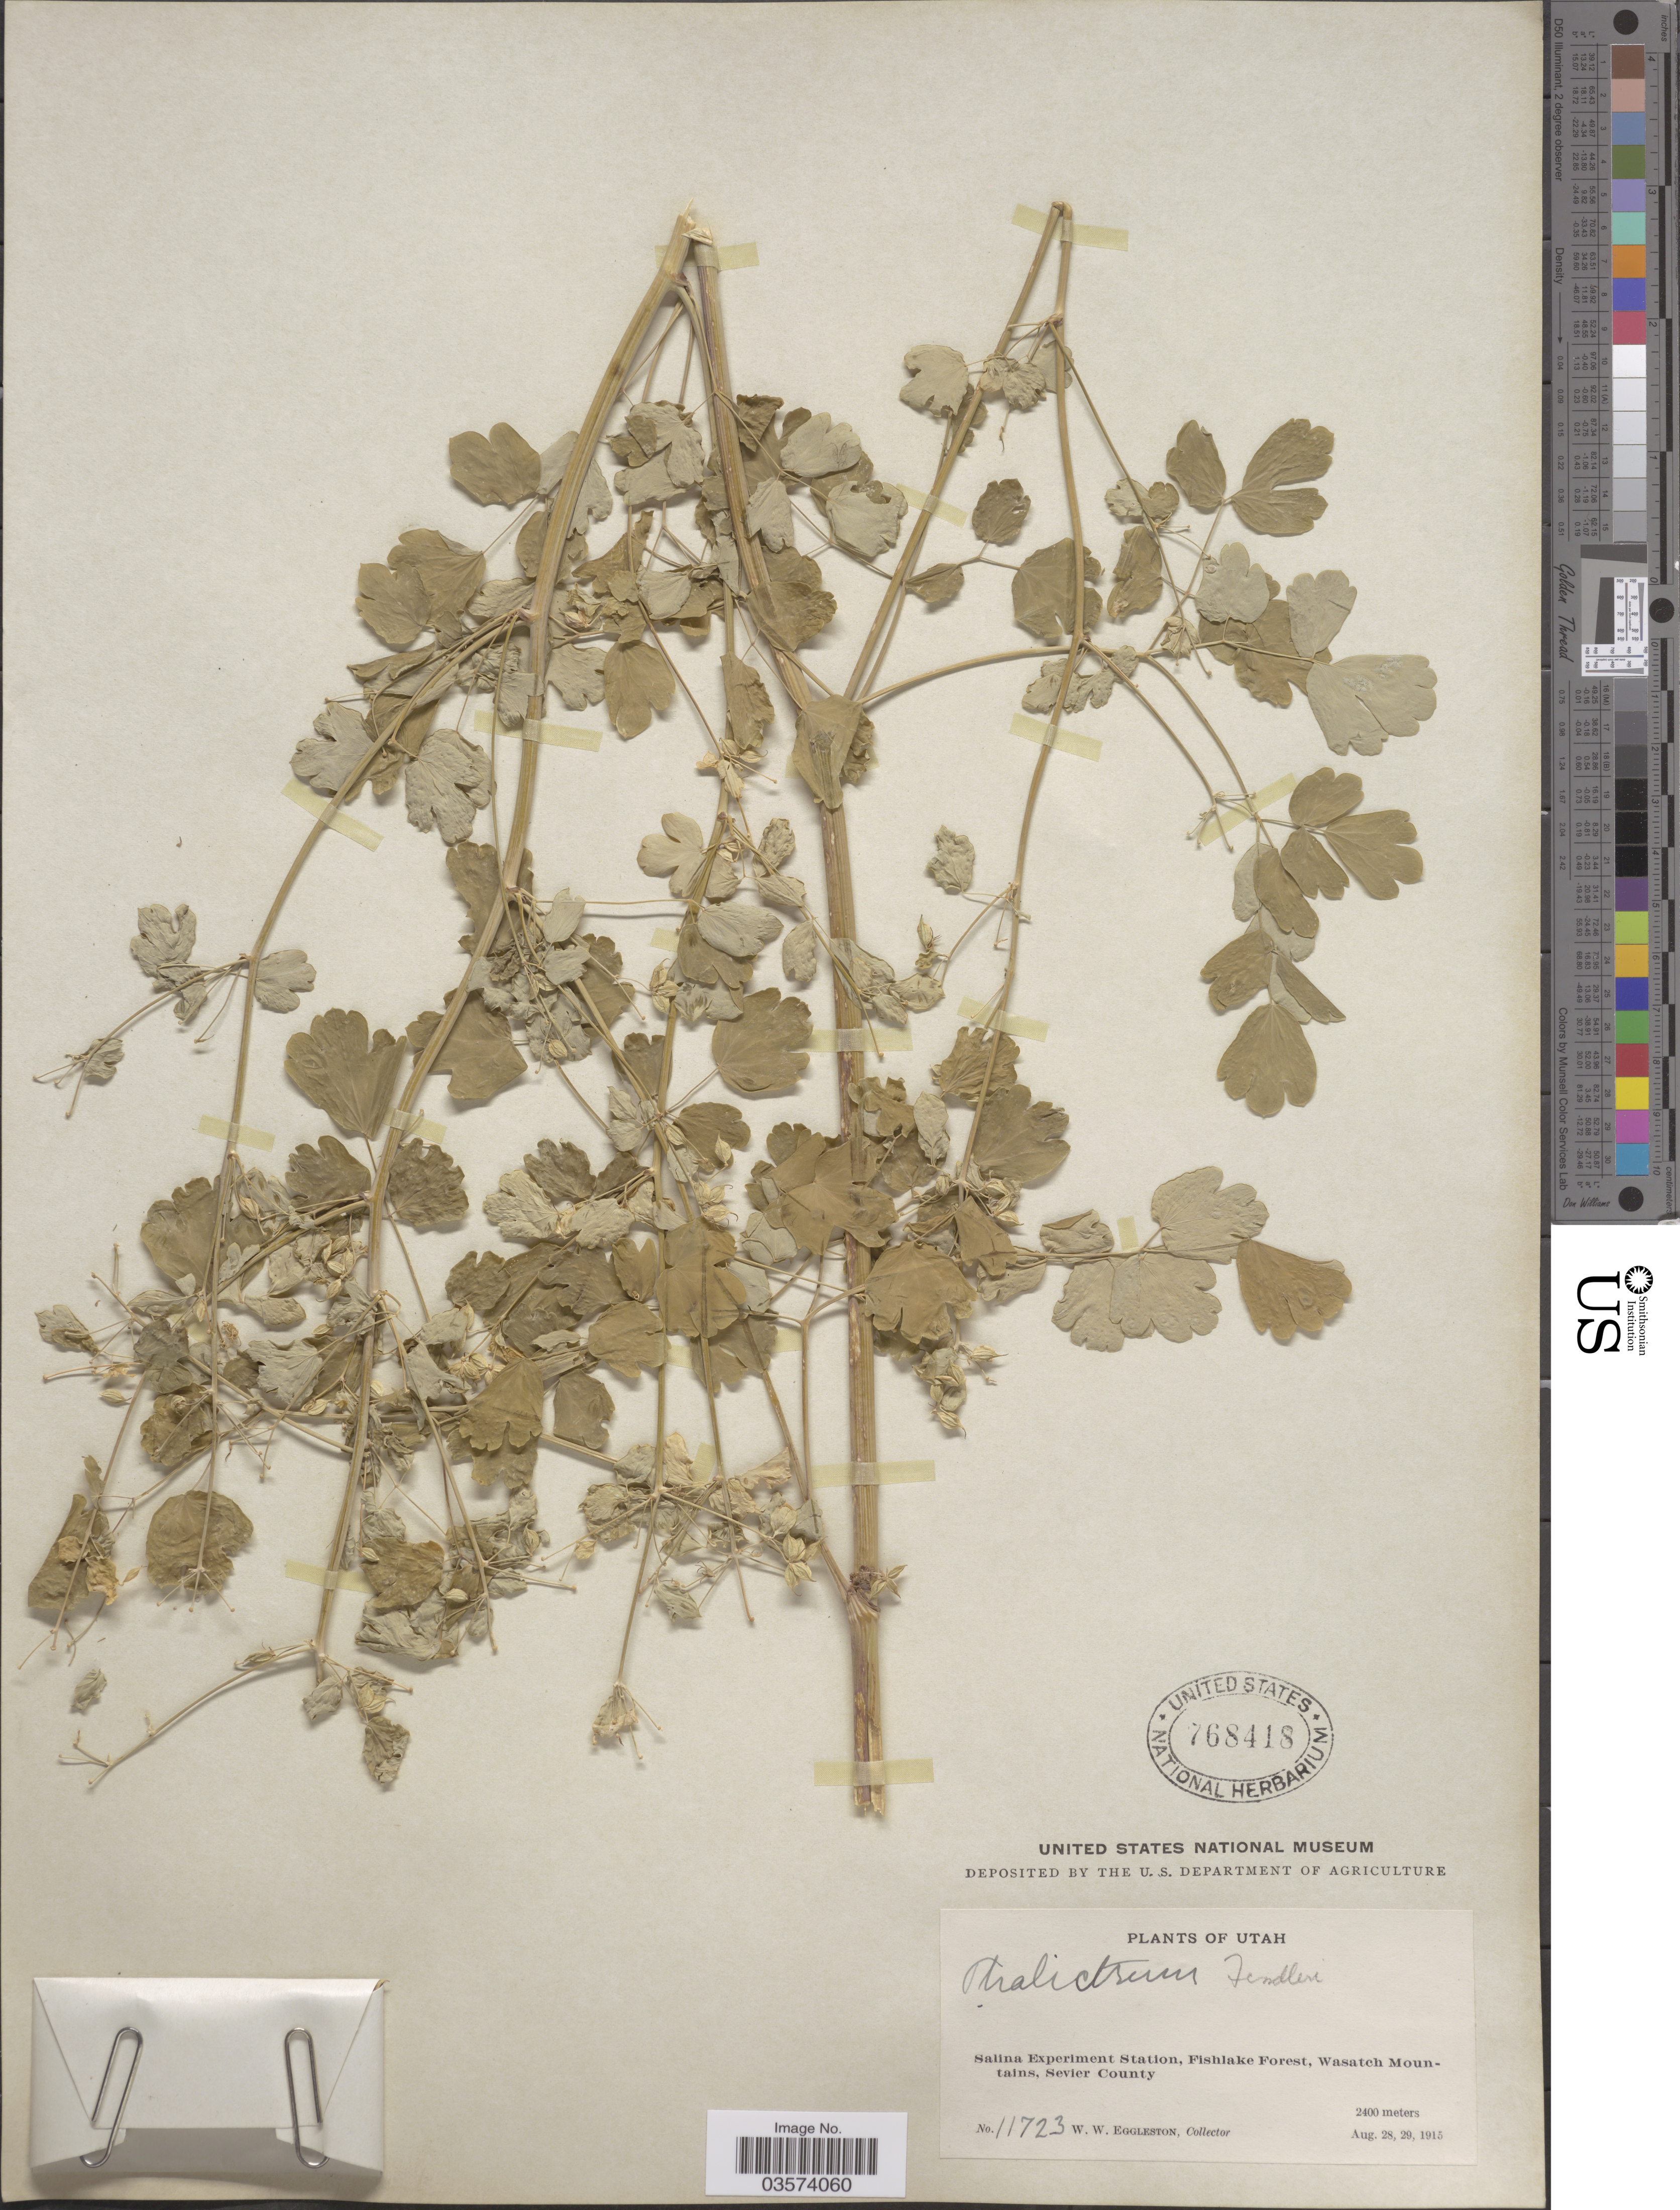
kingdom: Plantae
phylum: Tracheophyta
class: Magnoliopsida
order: Ranunculales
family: Ranunculaceae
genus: Thalictrum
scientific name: Thalictrum fendleri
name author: Engelm. ex A. Gray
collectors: W. W. Eggleston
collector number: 11723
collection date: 1915-08-28/1915-08-29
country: United States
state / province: Utah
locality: Salina Experiment Station, Fishlake Forest, Wasatch Mountains, Sevier County.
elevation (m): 2400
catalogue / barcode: US 768418